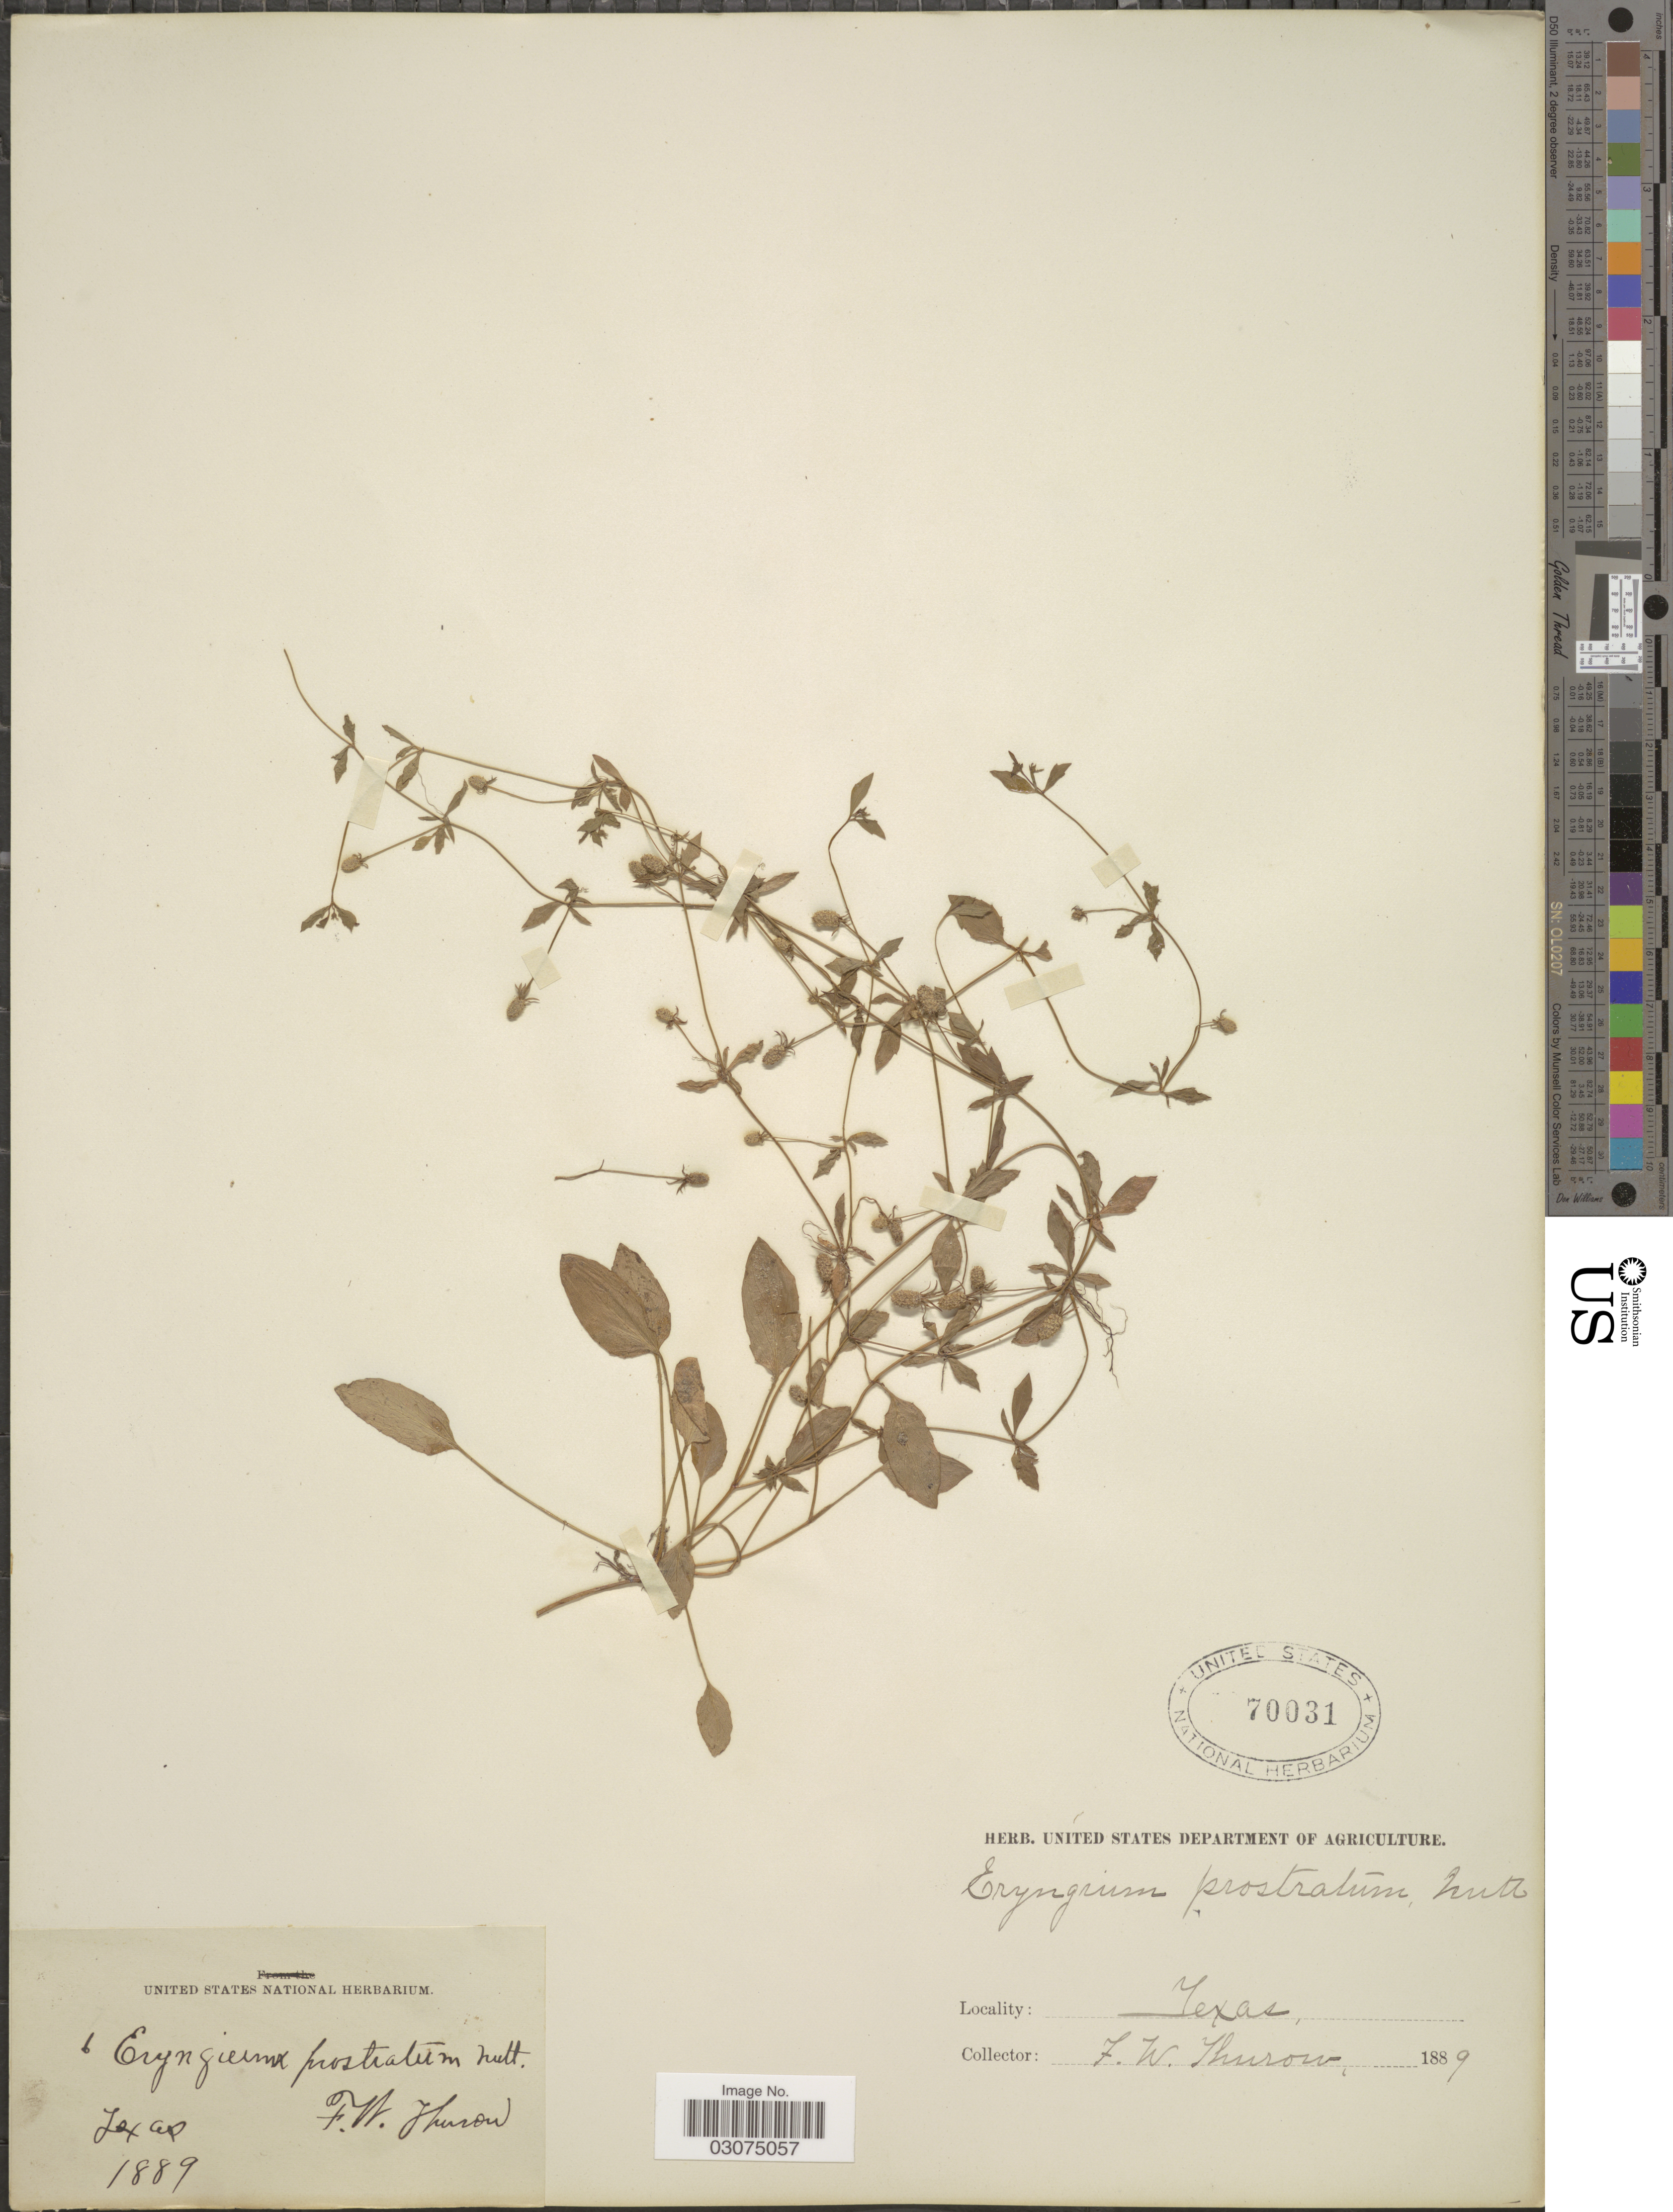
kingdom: Plantae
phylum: Tracheophyta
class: Magnoliopsida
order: Apiales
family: Apiaceae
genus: Eryngium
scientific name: Eryngium prostratum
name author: Nutt. ex DC.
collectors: F. W. Thurow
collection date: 1889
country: United States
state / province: Texas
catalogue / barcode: US 70031